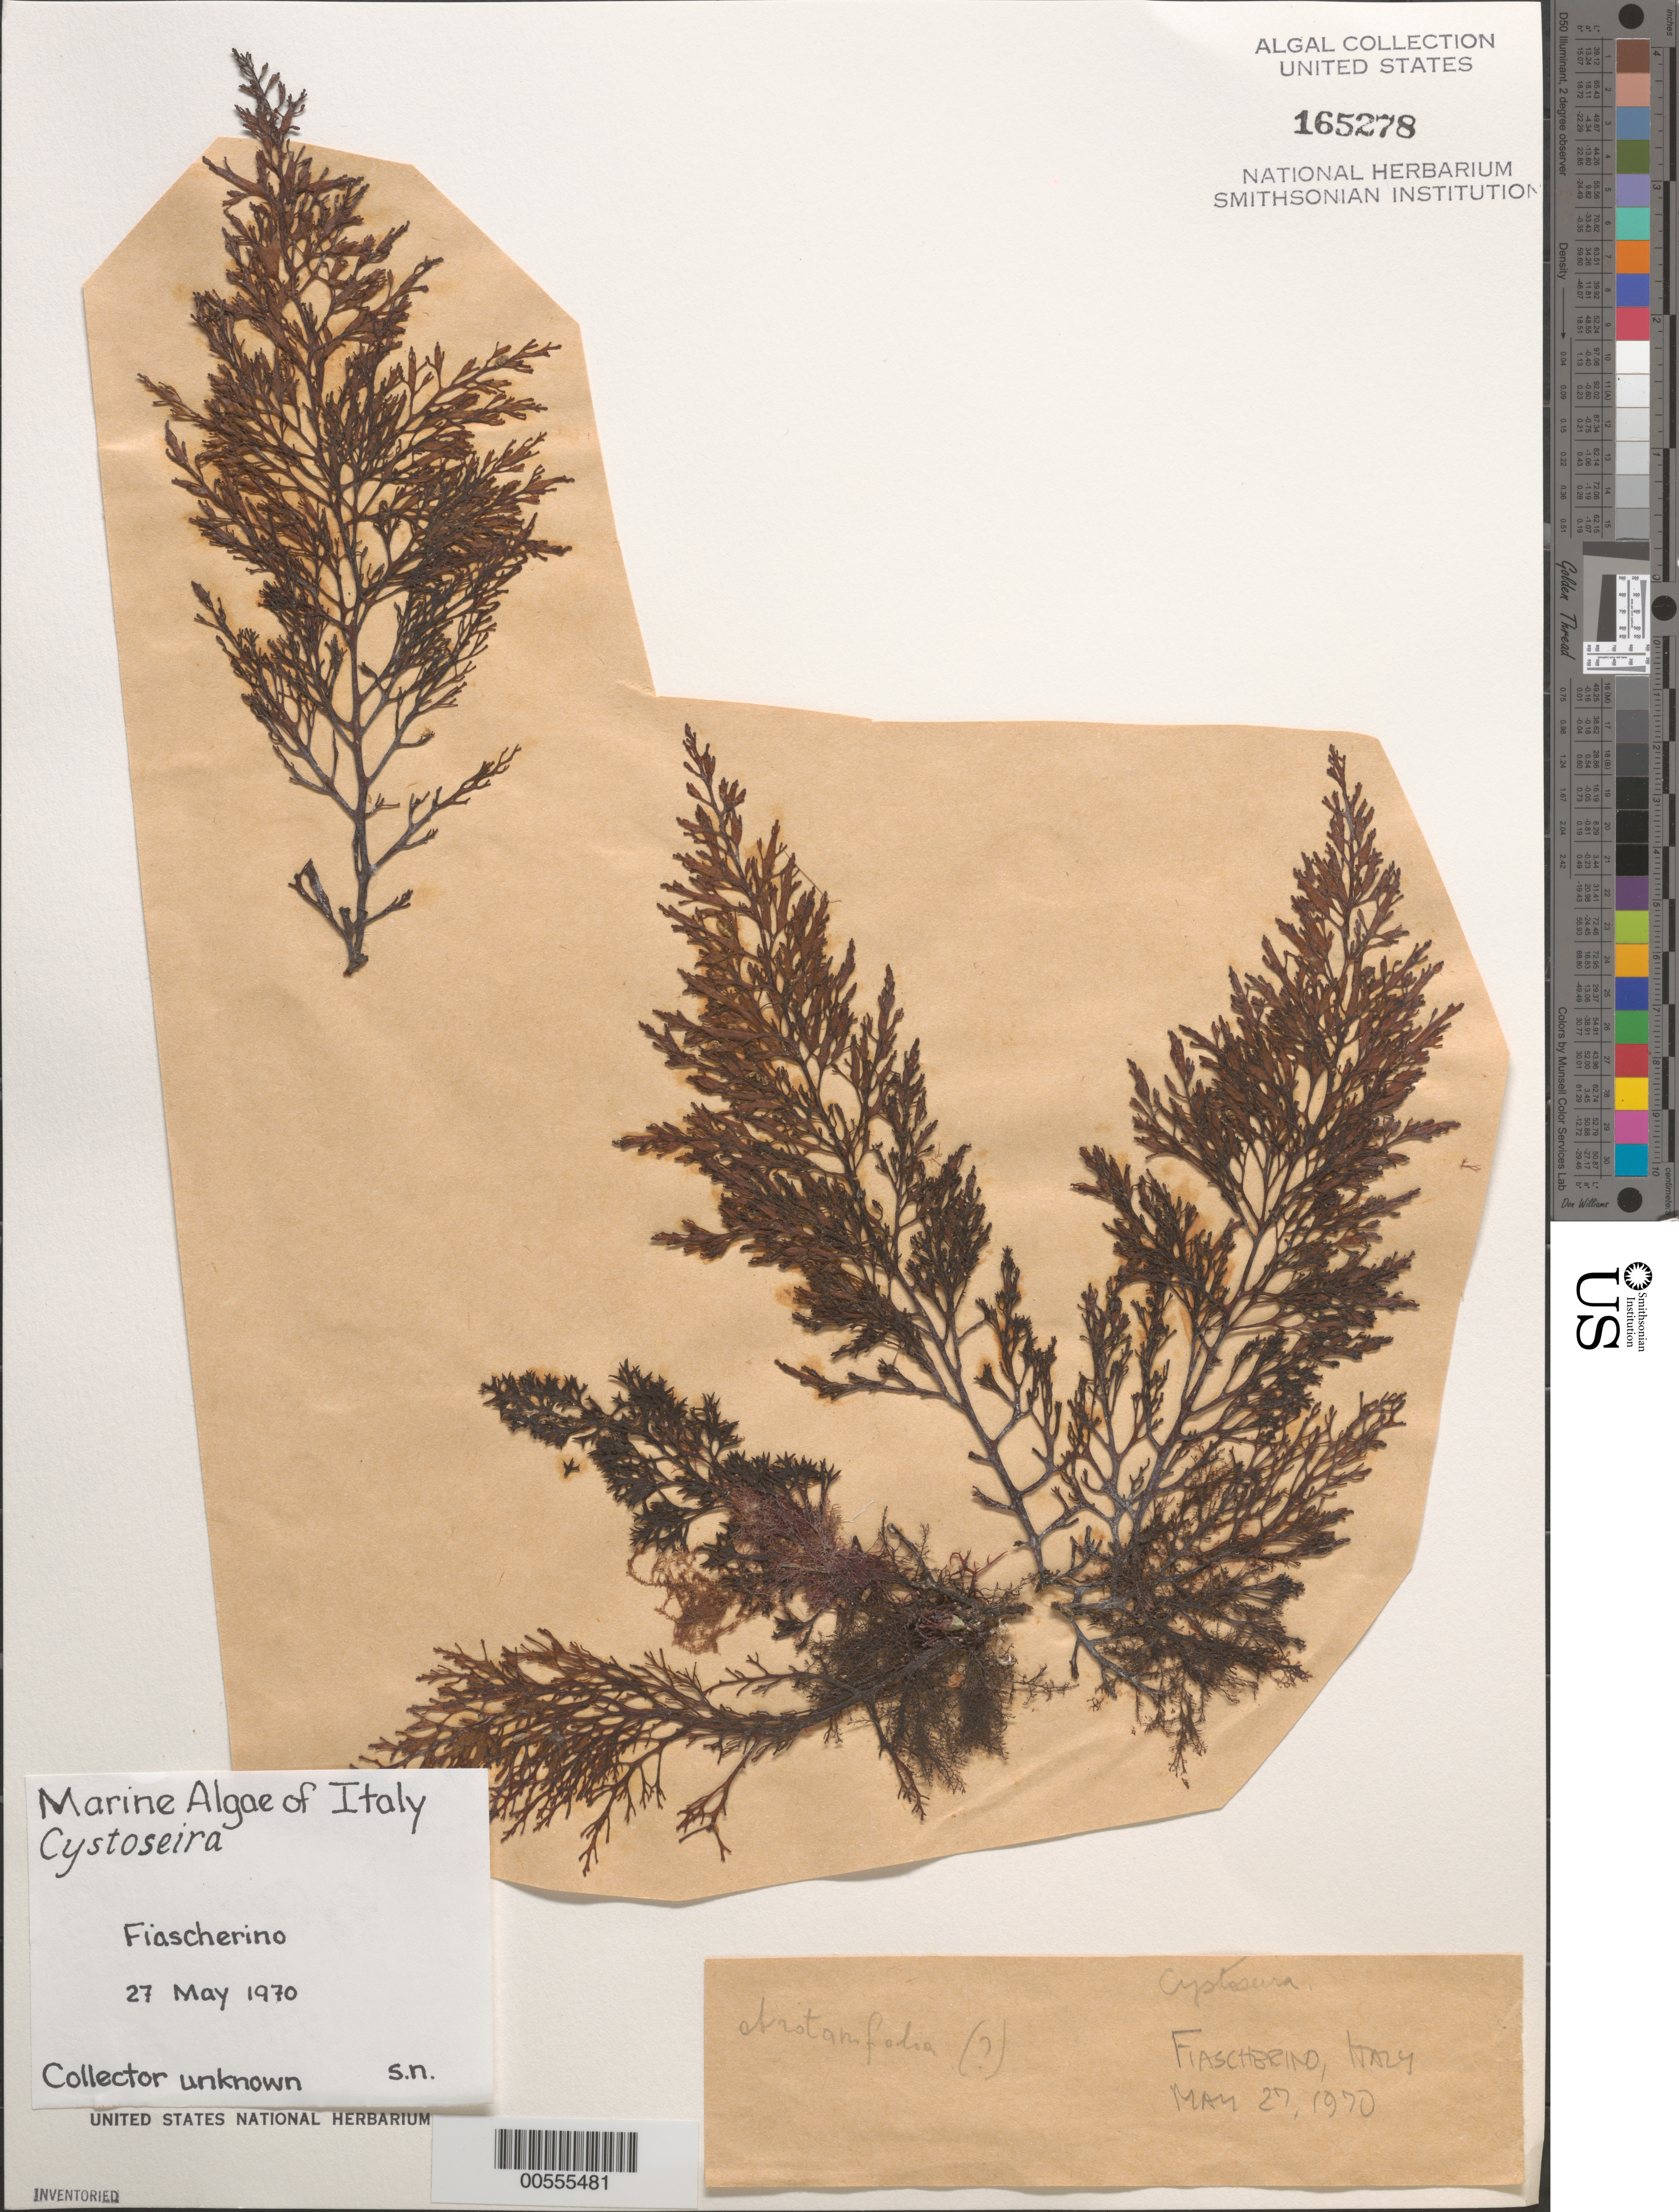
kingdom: Chromista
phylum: Ochrophyta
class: Phaeophyceae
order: Fucales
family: Sargassaceae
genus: Cystoseira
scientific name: Cystoseira sp.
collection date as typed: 27 May 1970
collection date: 1970-05-27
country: Italy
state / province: Liguria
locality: Fiascherino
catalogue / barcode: US 165278